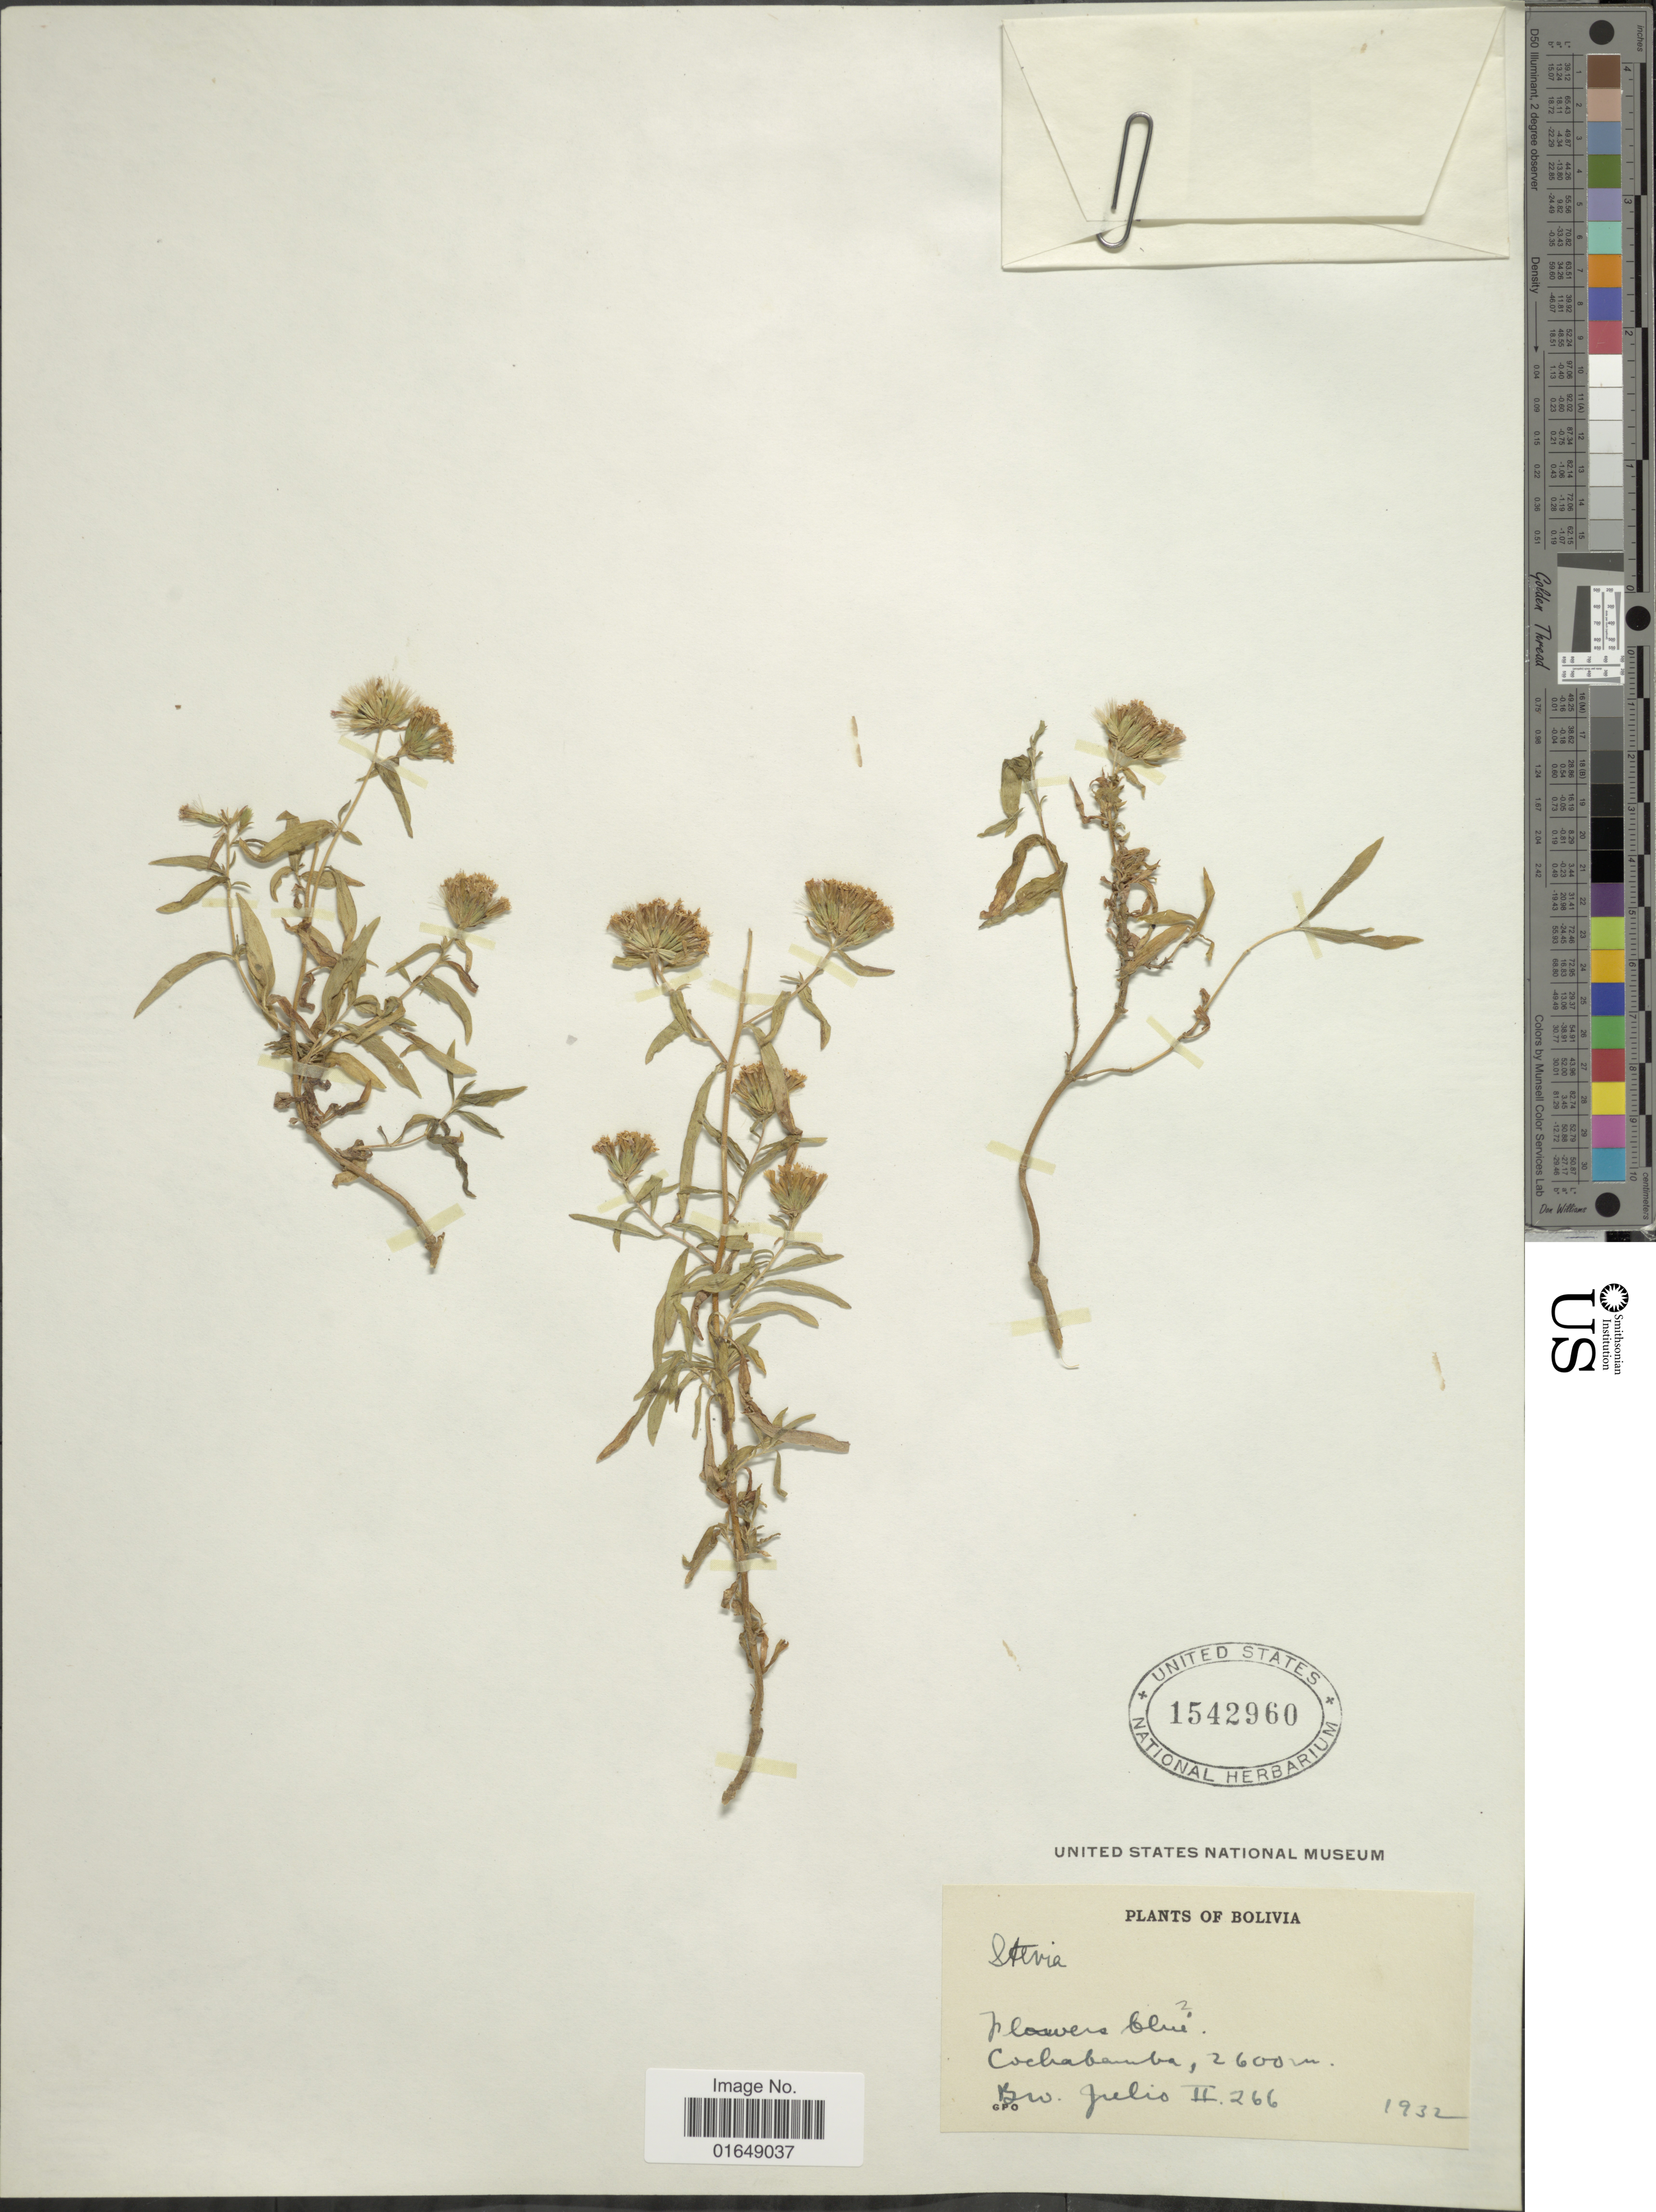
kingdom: Plantae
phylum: Tracheophyta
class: Magnoliopsida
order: Asterales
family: Asteraceae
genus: Stevia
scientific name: Stevia sp.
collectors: Bro. Julio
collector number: II266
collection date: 1932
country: Bolivia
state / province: Cochabamba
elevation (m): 2600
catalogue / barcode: US 1542960